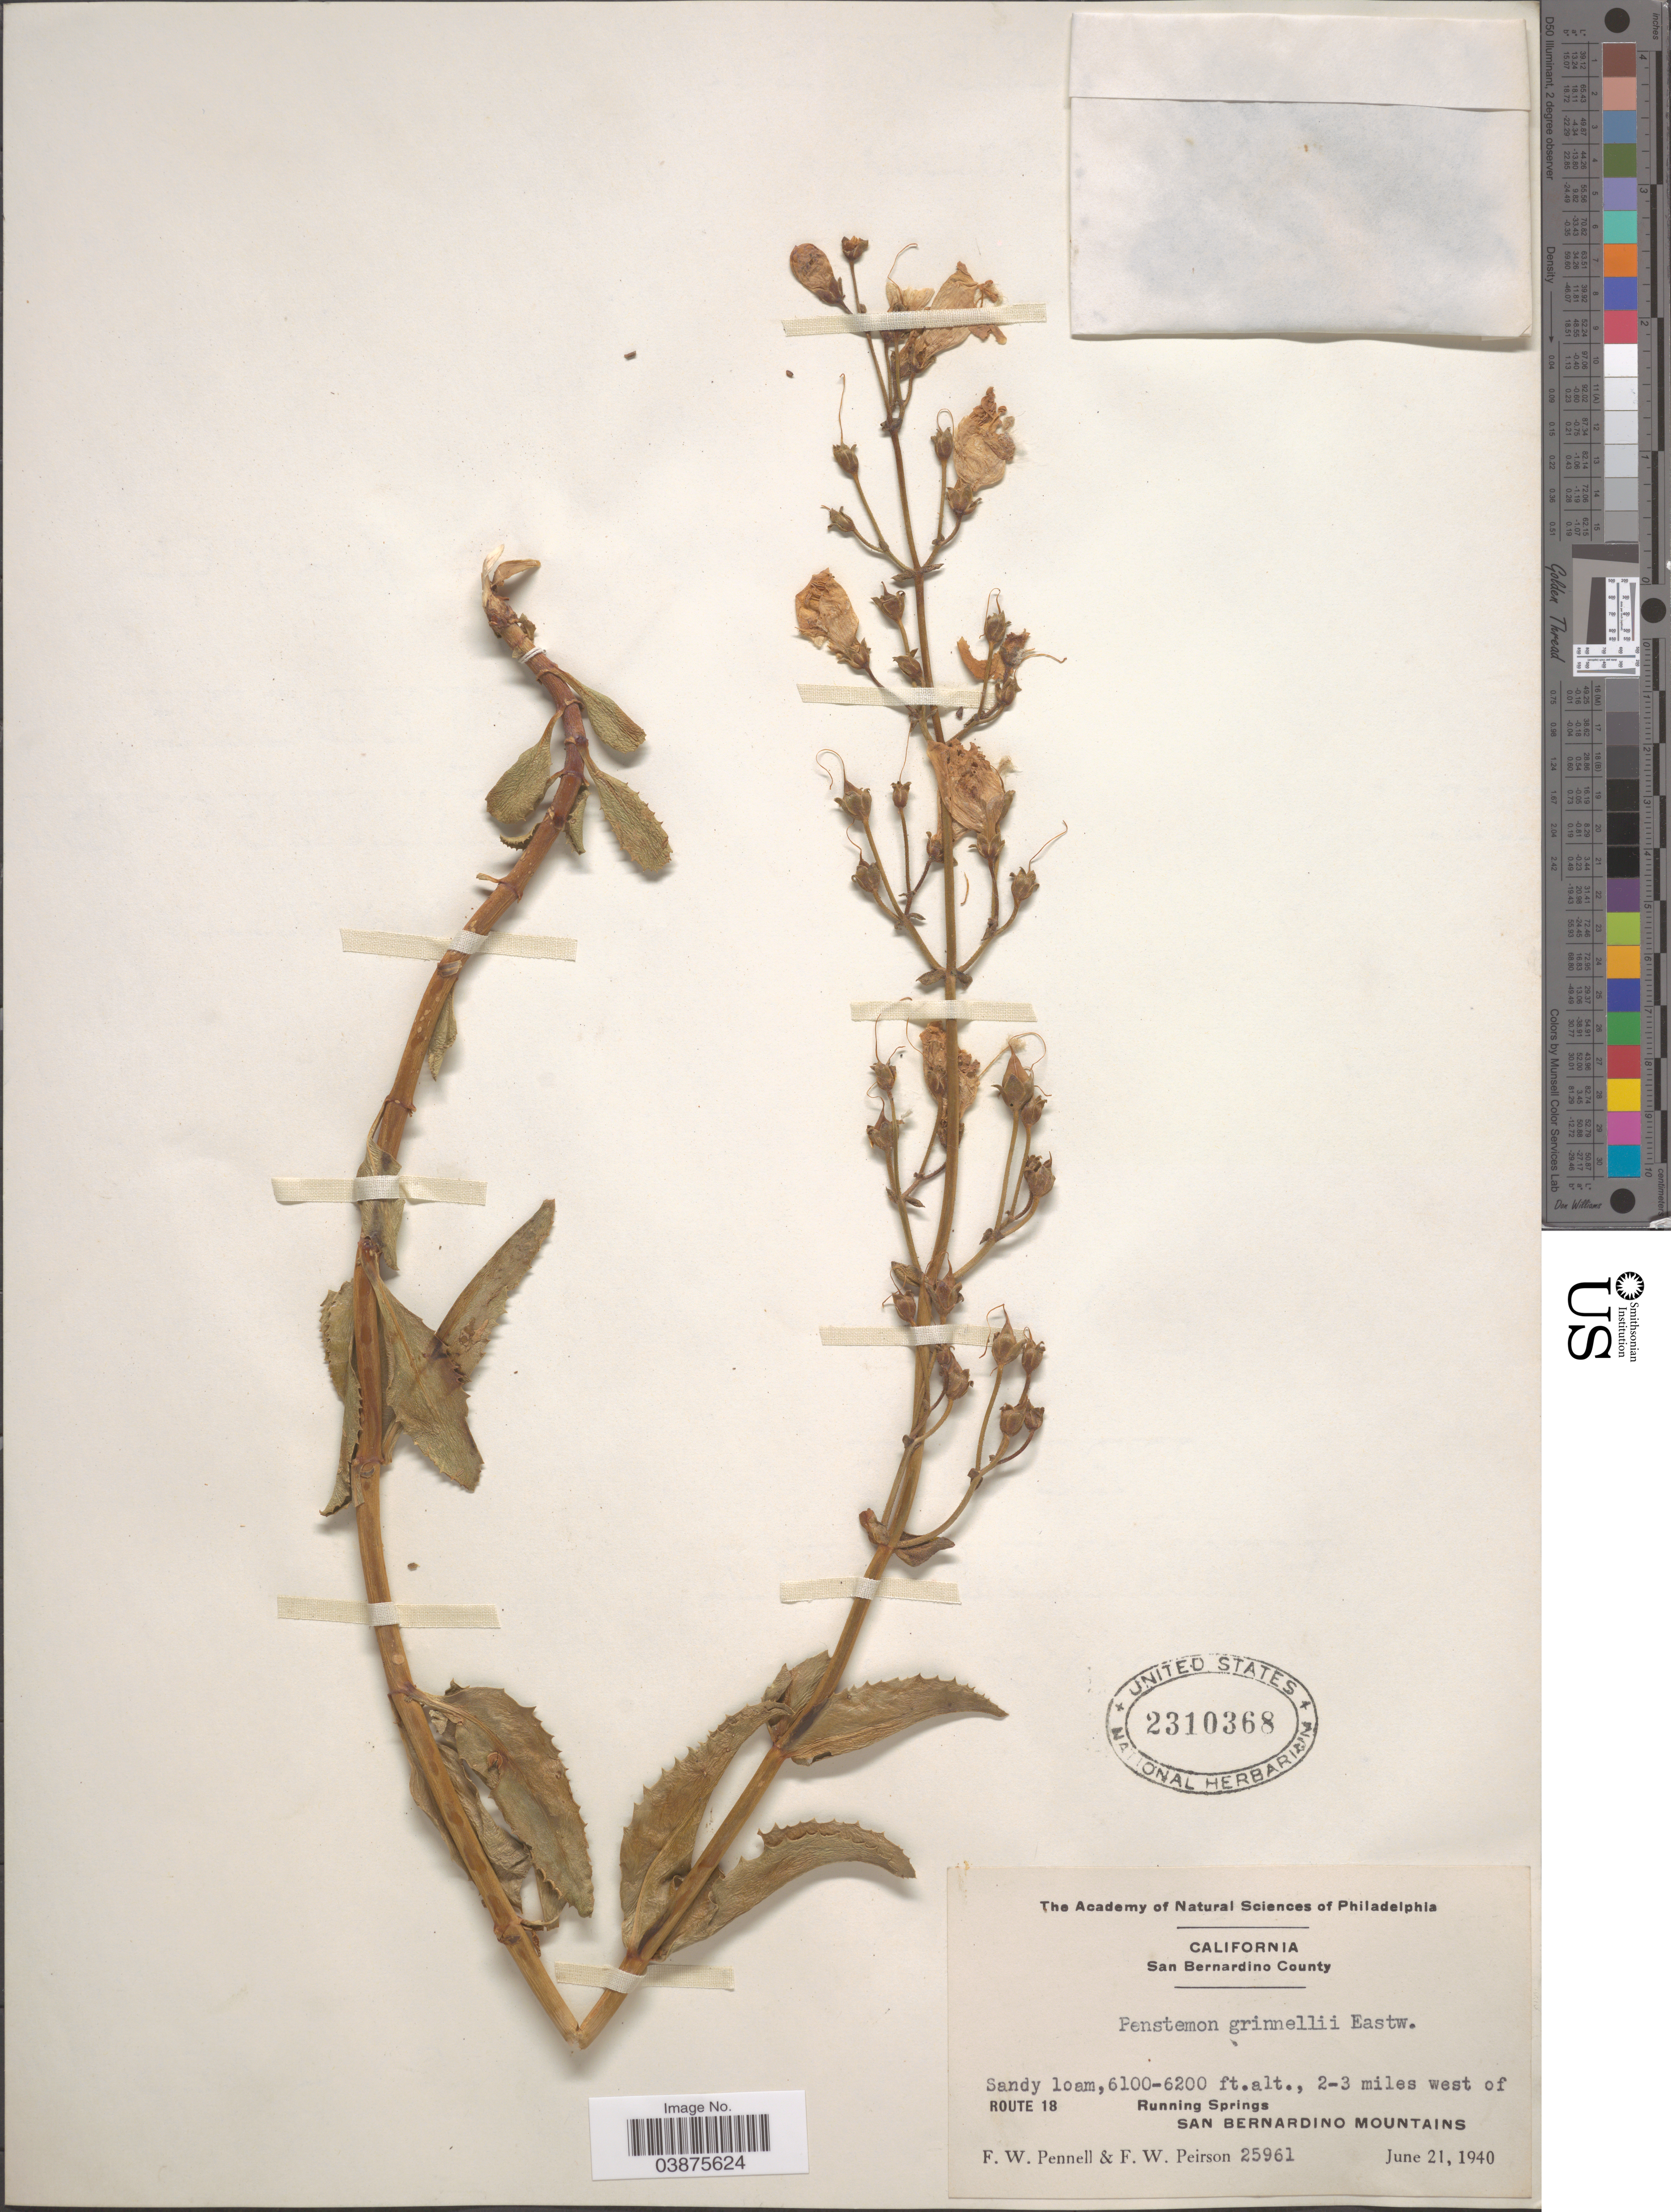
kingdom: Plantae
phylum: Tracheophyta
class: Magnoliopsida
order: Lamiales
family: Plantaginaceae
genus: Penstemon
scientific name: Penstemon grinnellii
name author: Eastw.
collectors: F. W. Pennell & F. Peirson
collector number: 25961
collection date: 1940-06-21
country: United States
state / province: California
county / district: San Bernardino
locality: San Bernardino County. 2-3 miles west of Running Springs. Route 18. San Bernardino Mountains.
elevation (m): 1859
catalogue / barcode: US 2310368